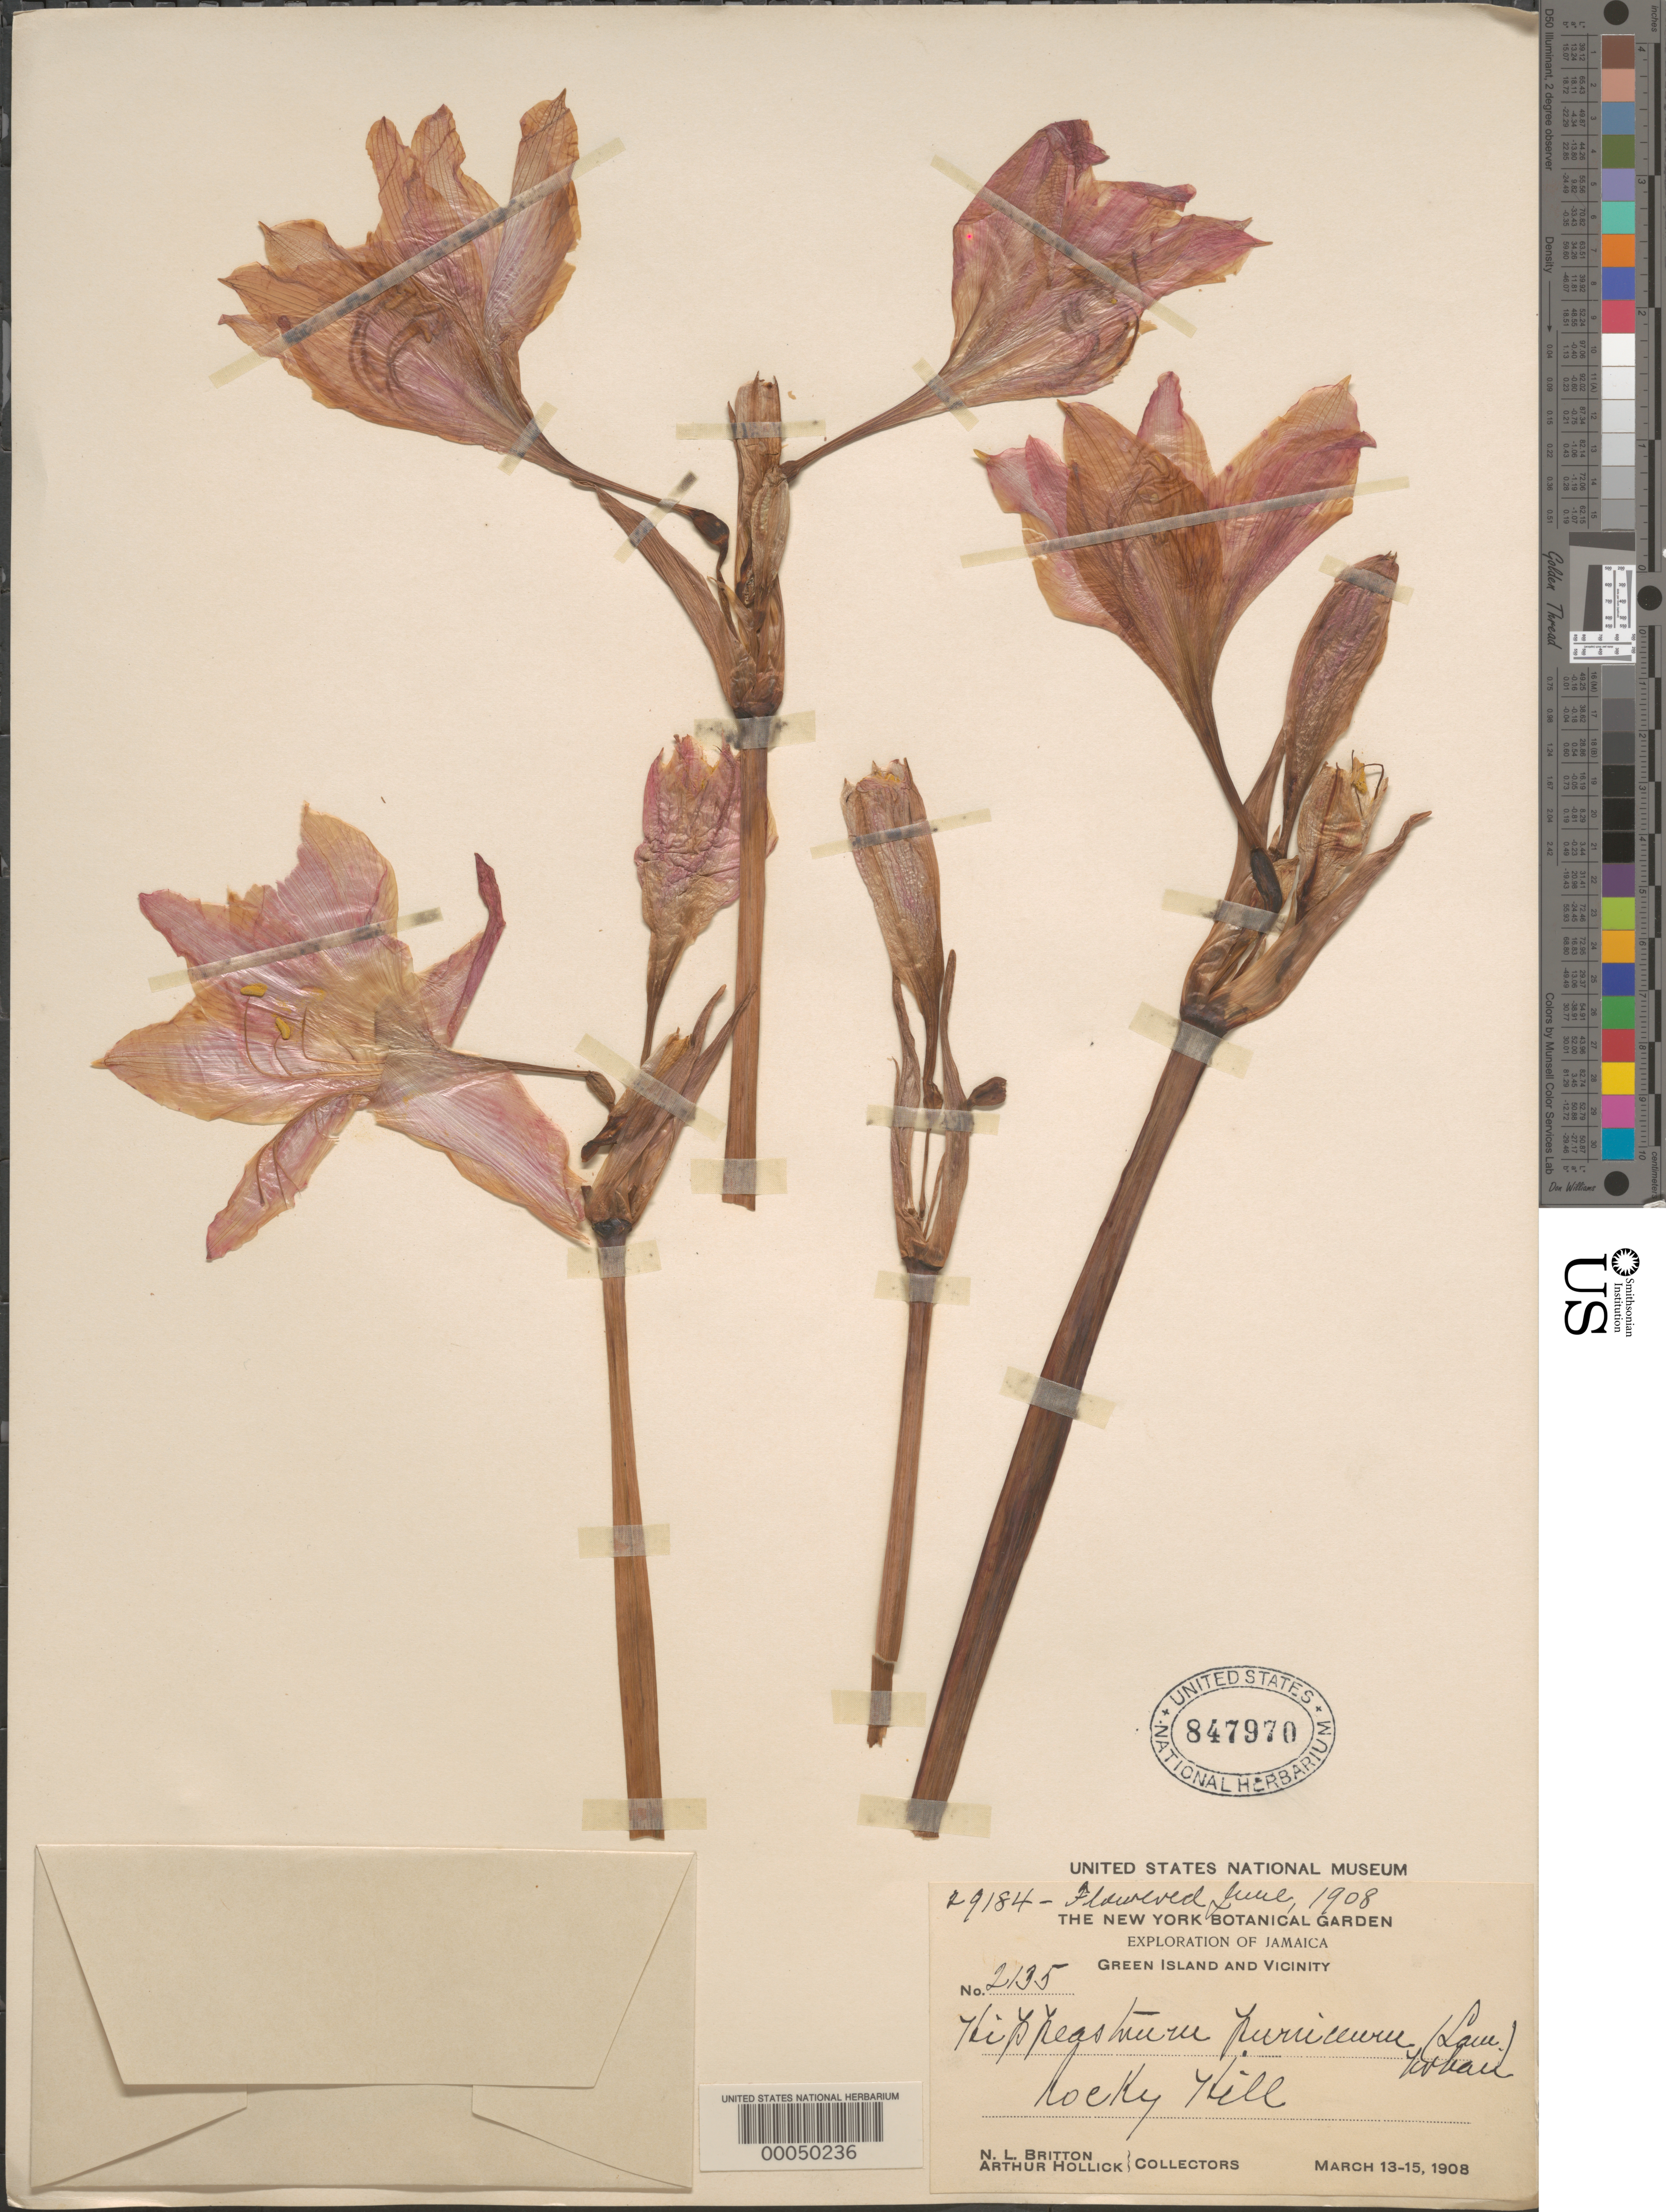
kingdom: Plantae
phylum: Tracheophyta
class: Liliopsida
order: Asparagales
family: Amaryllidaceae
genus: Hippeastrum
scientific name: Hippeastrum puniceum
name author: (Lam.) Voss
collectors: Mrs. N. L. Britton & A. Hollick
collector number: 29184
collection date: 1908-03-13/1908-03-15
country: Papua New Guinea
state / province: Bougainville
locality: Jamaica. Green Island and Vicinity. Rocky Hill.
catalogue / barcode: US 847970